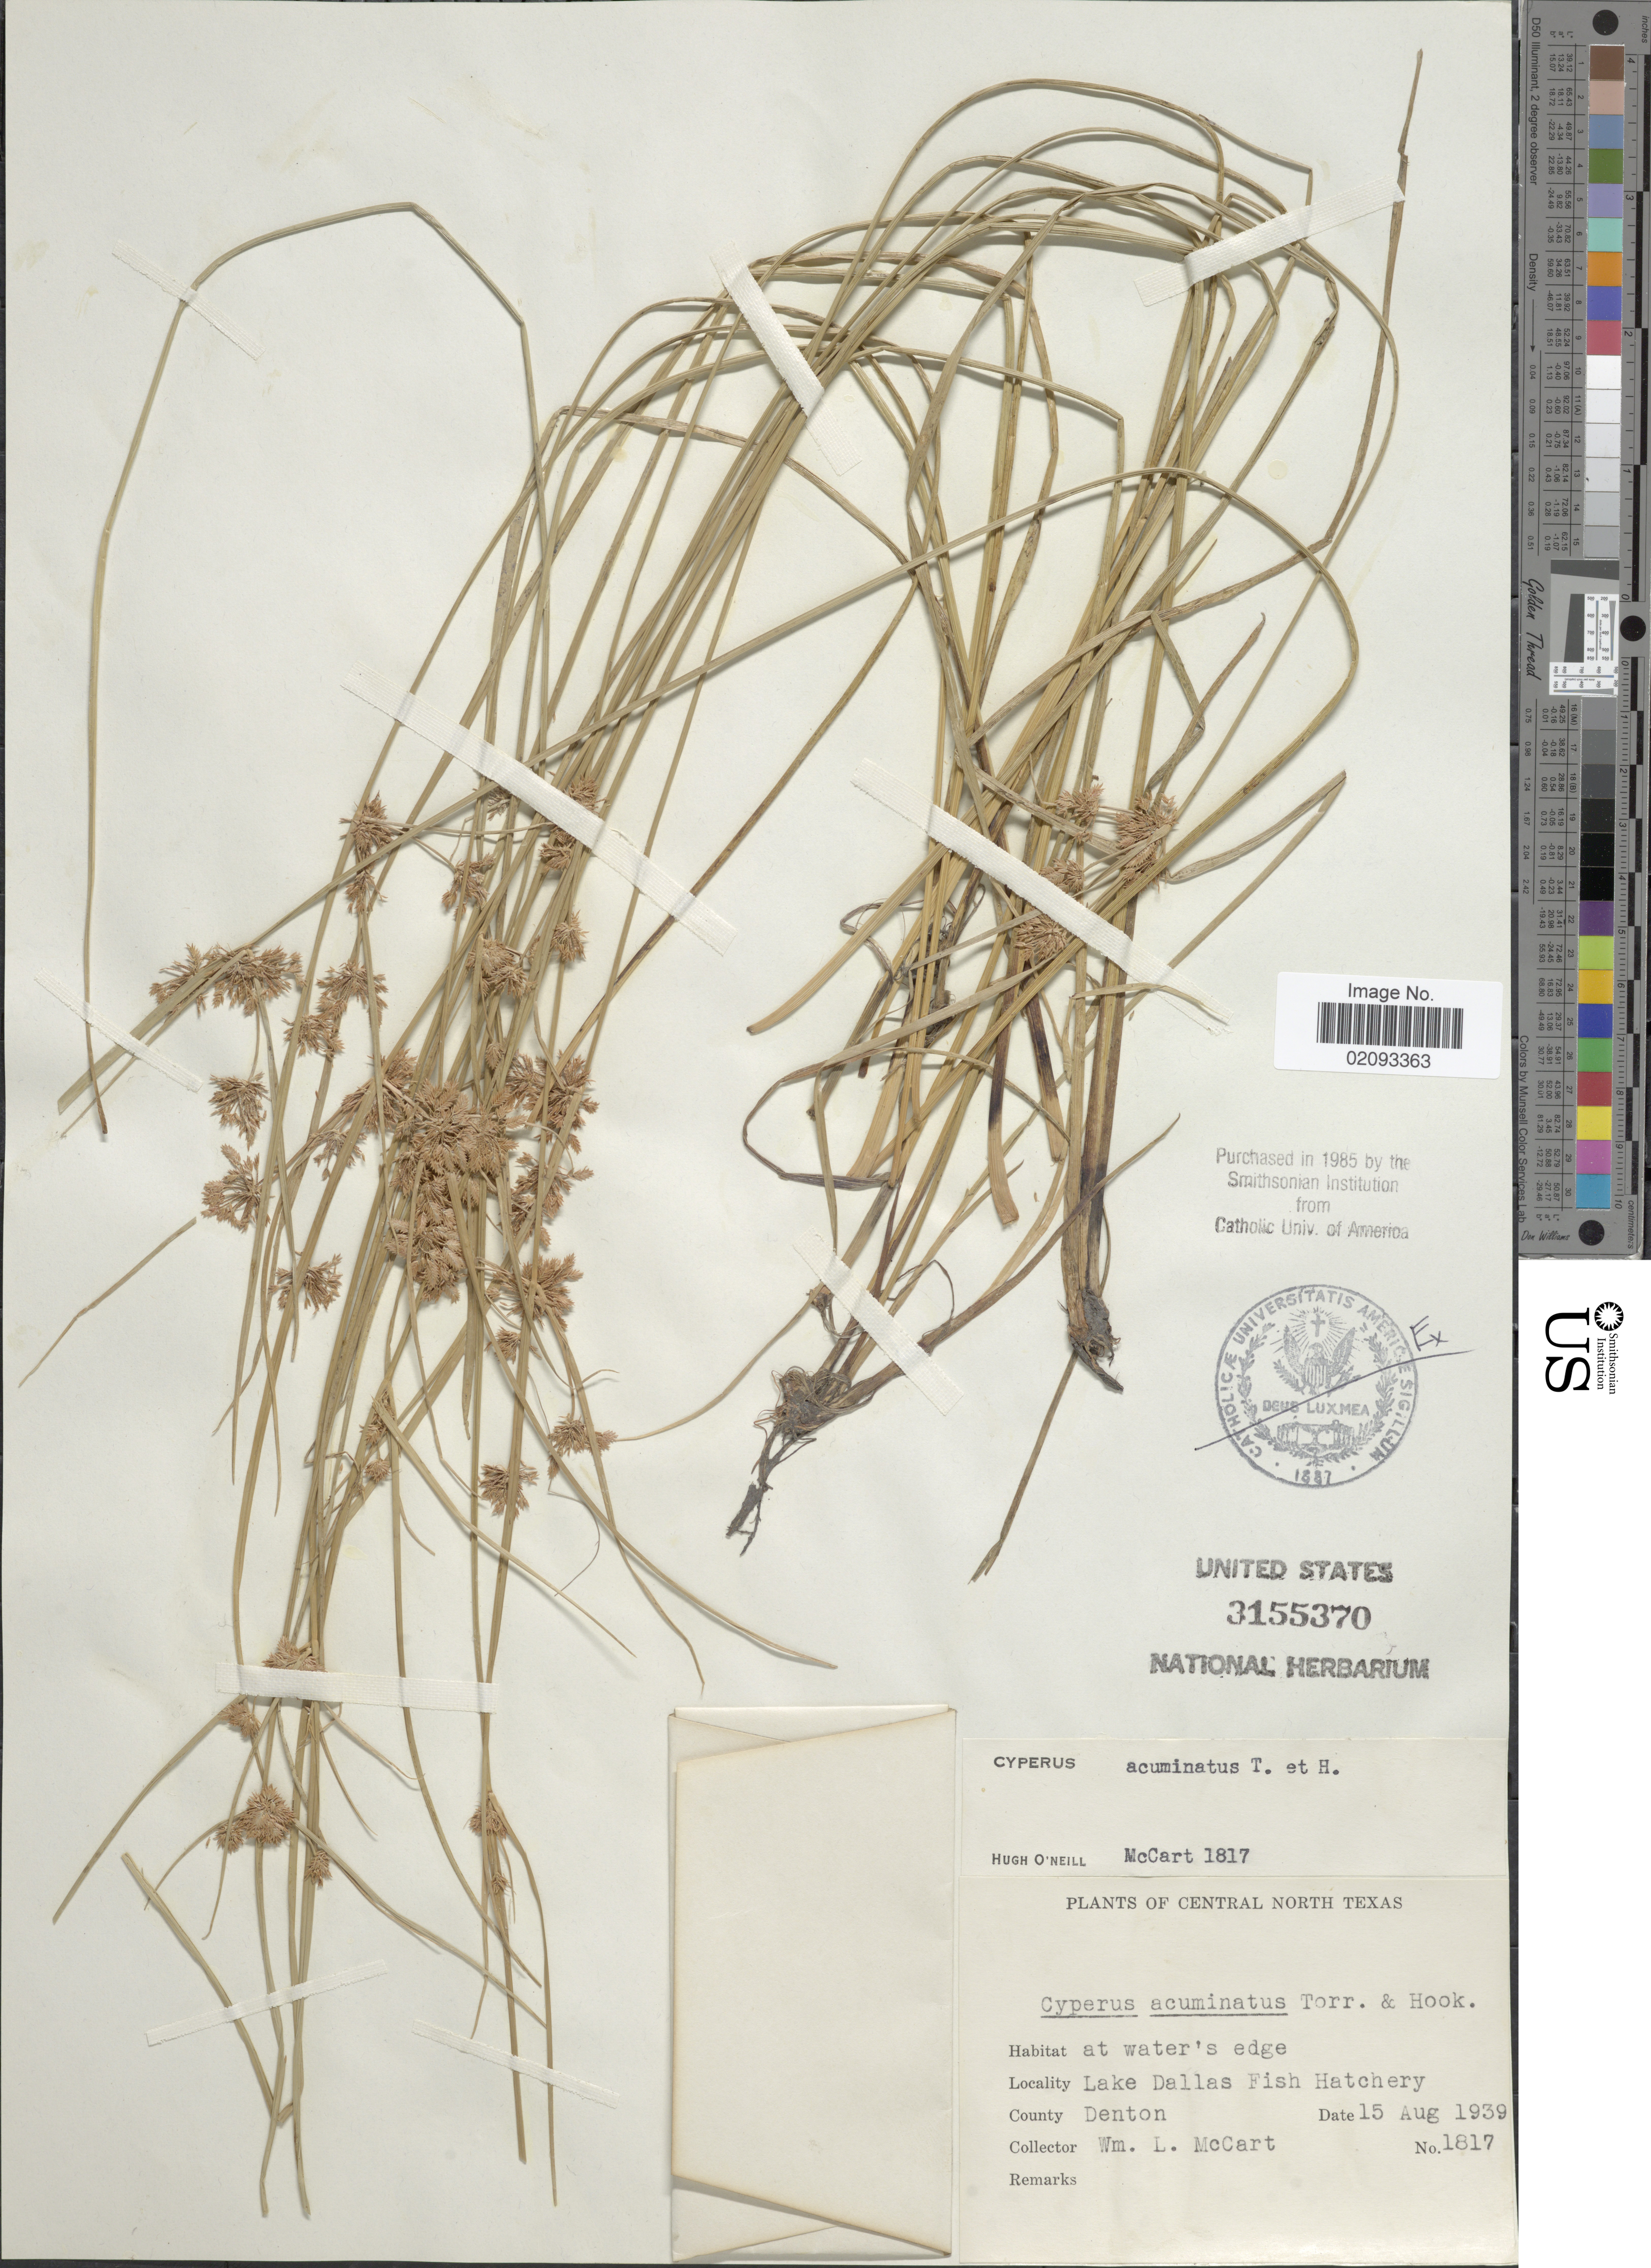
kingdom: Plantae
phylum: Tracheophyta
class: Liliopsida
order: Poales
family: Cyperaceae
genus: Cyperus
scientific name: Cyperus acuminatus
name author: Torr. & Hook.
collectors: W. McCart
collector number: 1817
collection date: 1939-08-15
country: United States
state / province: Texas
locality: Central North Texas, Lake Dallas Fish Hatchery. County Denton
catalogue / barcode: US 3155370